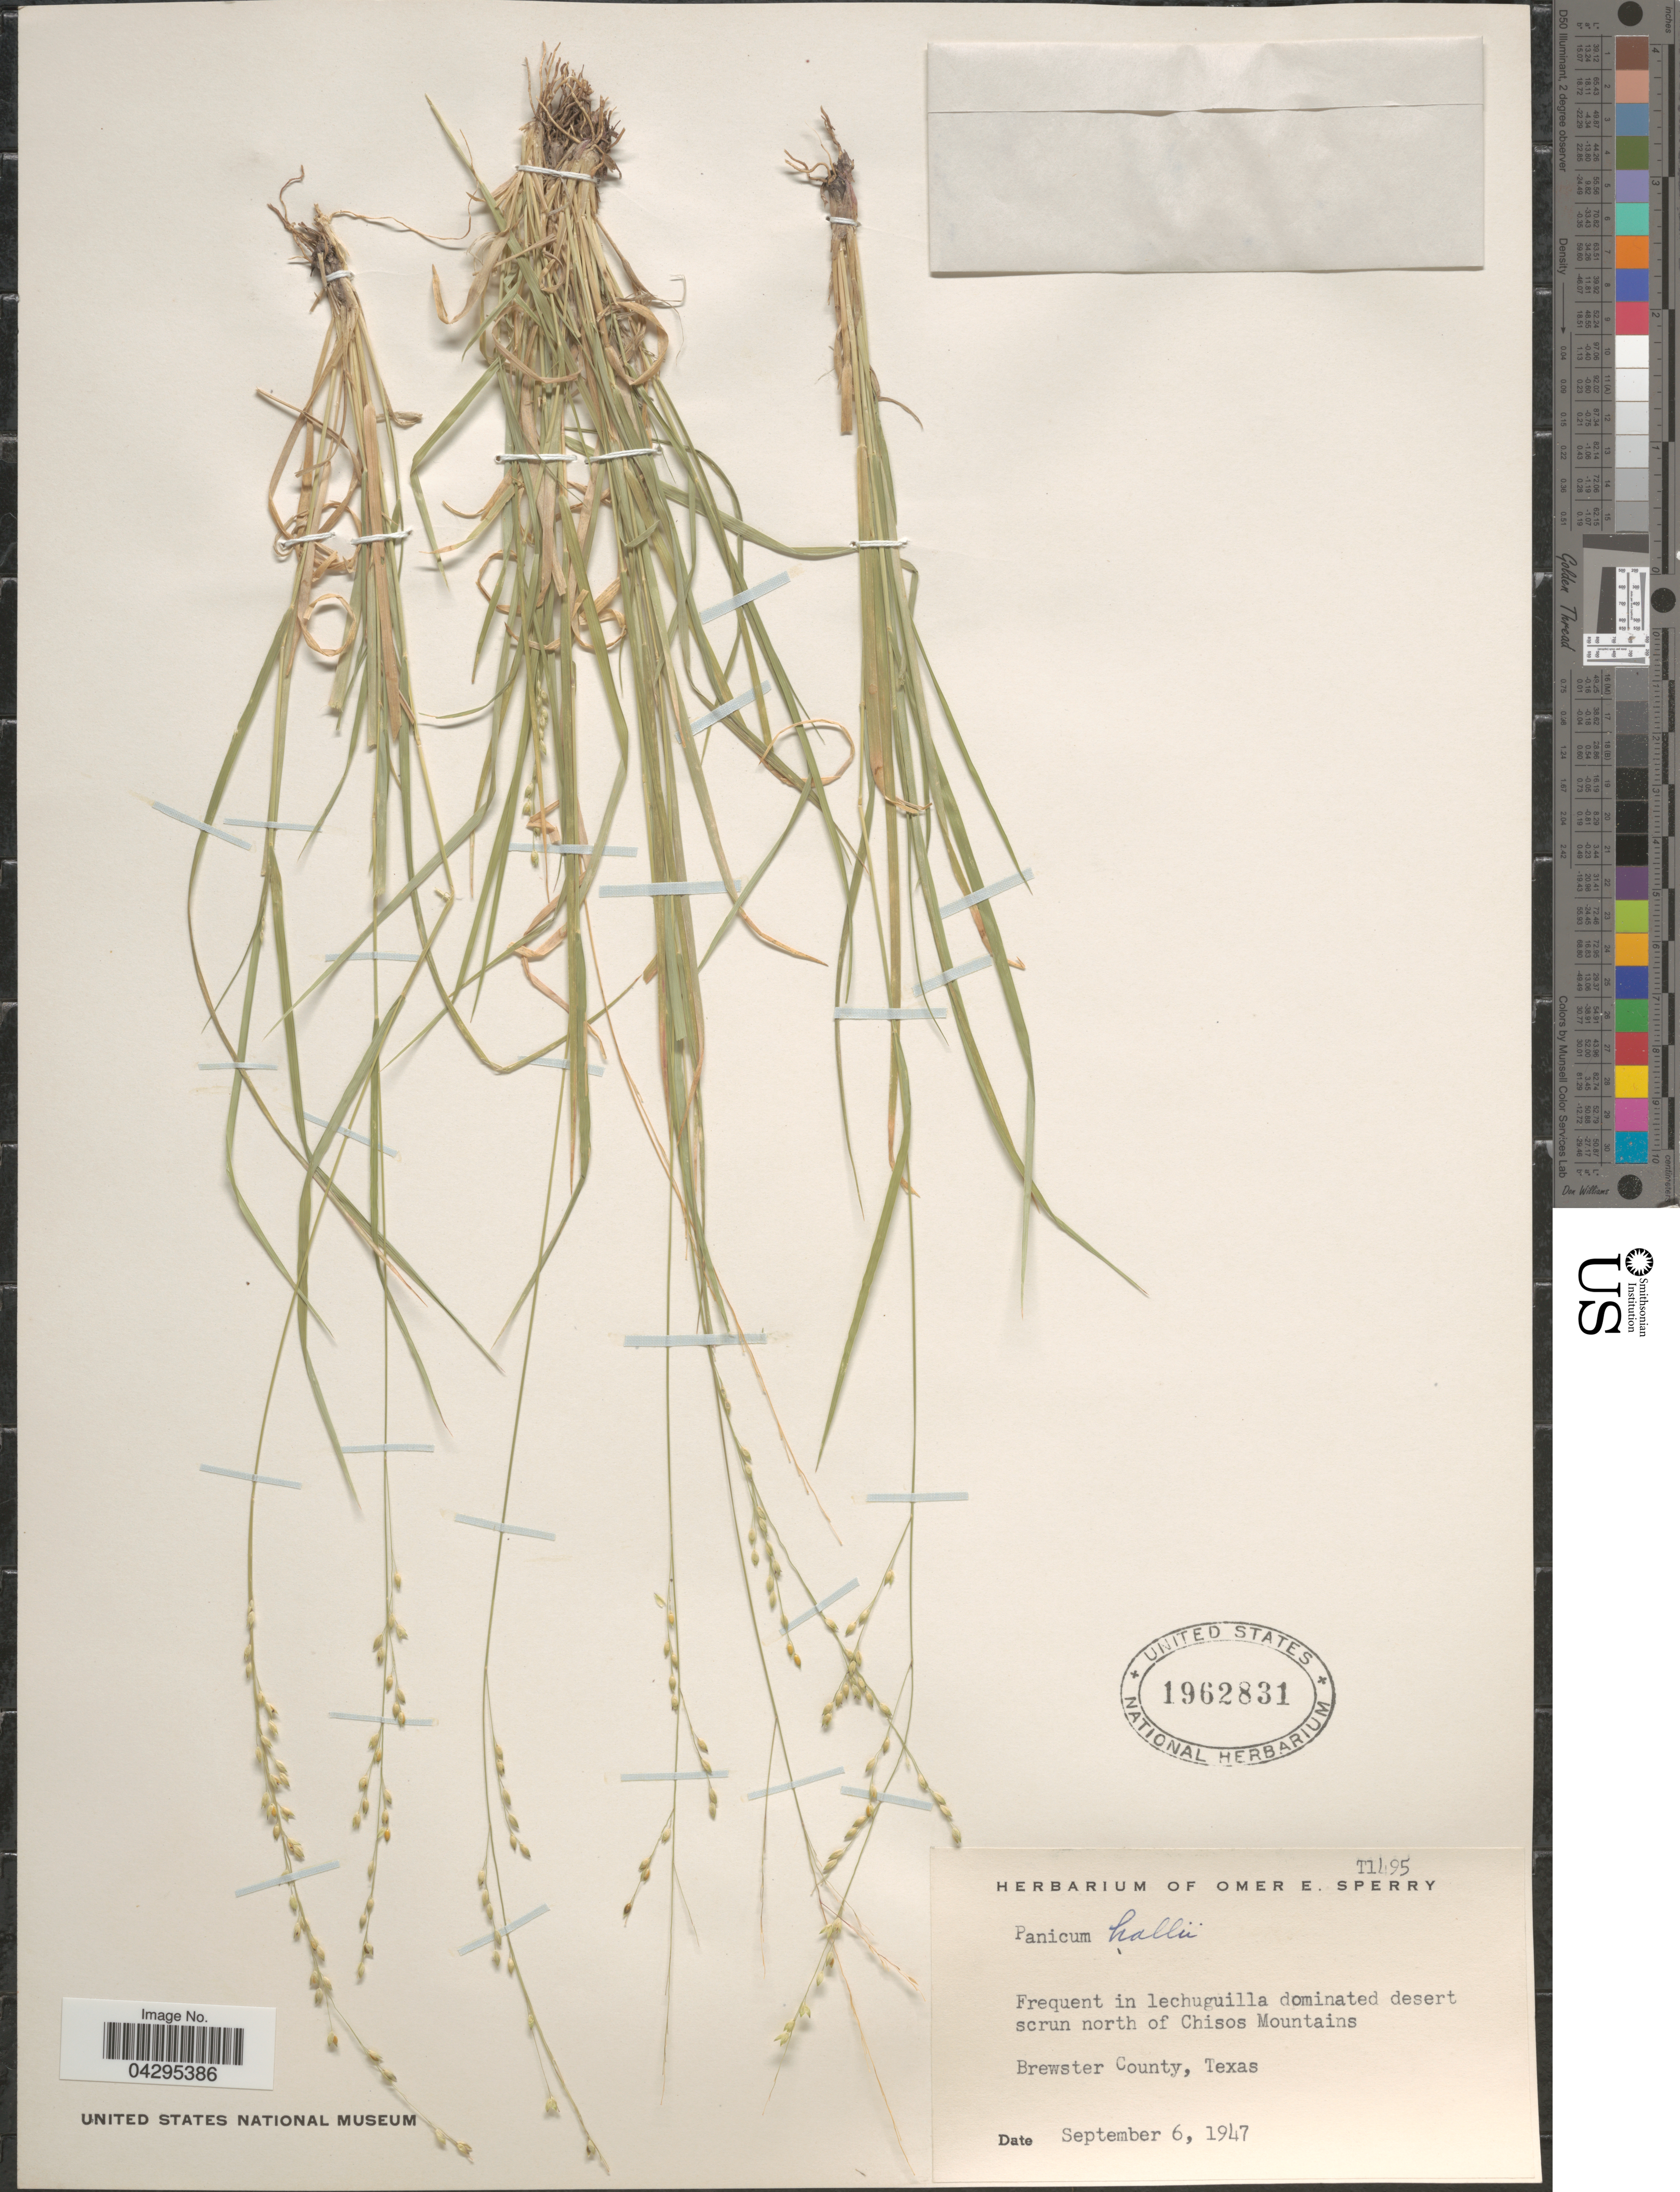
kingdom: Plantae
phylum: Tracheophyta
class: Liliopsida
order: Poales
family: Poaceae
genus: Panicum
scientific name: Panicum hallii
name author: Vasey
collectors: ex. herb. Omer E. Sperry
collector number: T1495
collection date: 1947-09-06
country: United States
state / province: Texas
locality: Frequent in lechuguilla dominated desert scrun north of Chisos Mountains. Brewster County.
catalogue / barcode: US 1962831